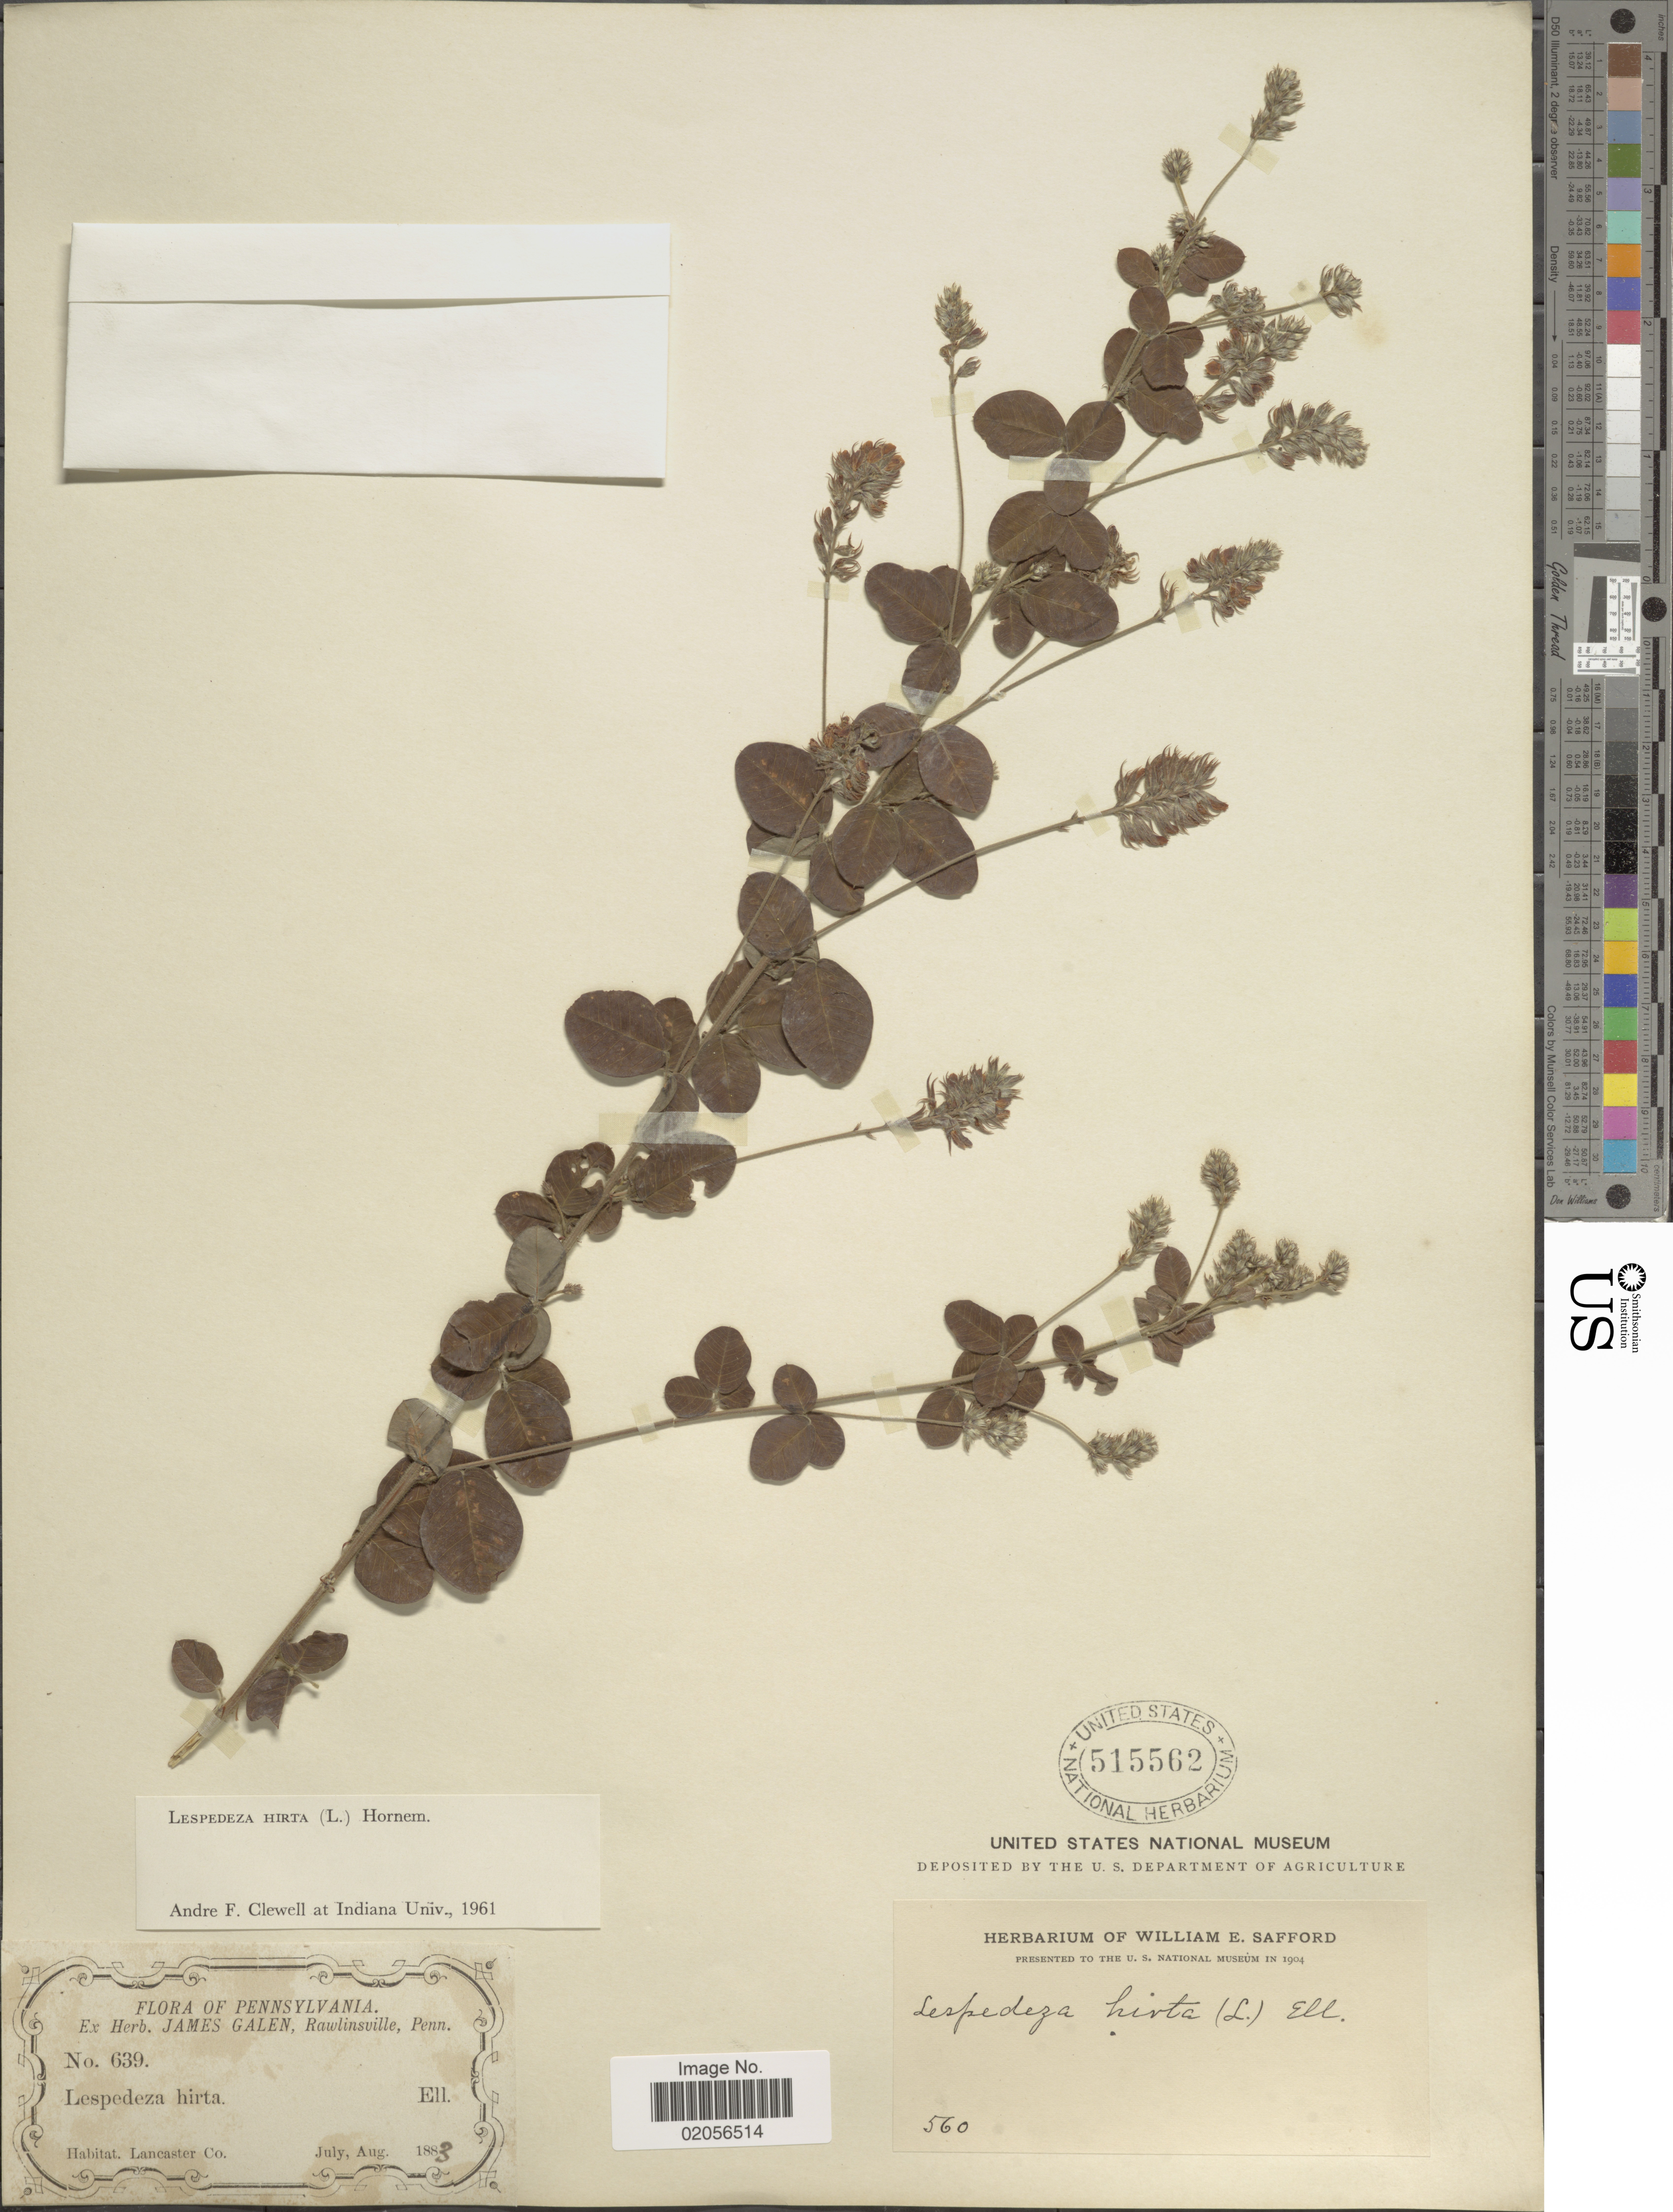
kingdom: Plantae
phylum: Tracheophyta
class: Magnoliopsida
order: Fabales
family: Fabaceae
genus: Lespedeza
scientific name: Lespedeza hirta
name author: (L.) Hornem.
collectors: ex Herb. James Galen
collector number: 639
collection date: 1883-07/1883-08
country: United States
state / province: Pennsylvania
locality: Lancaster Co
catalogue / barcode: US 515562